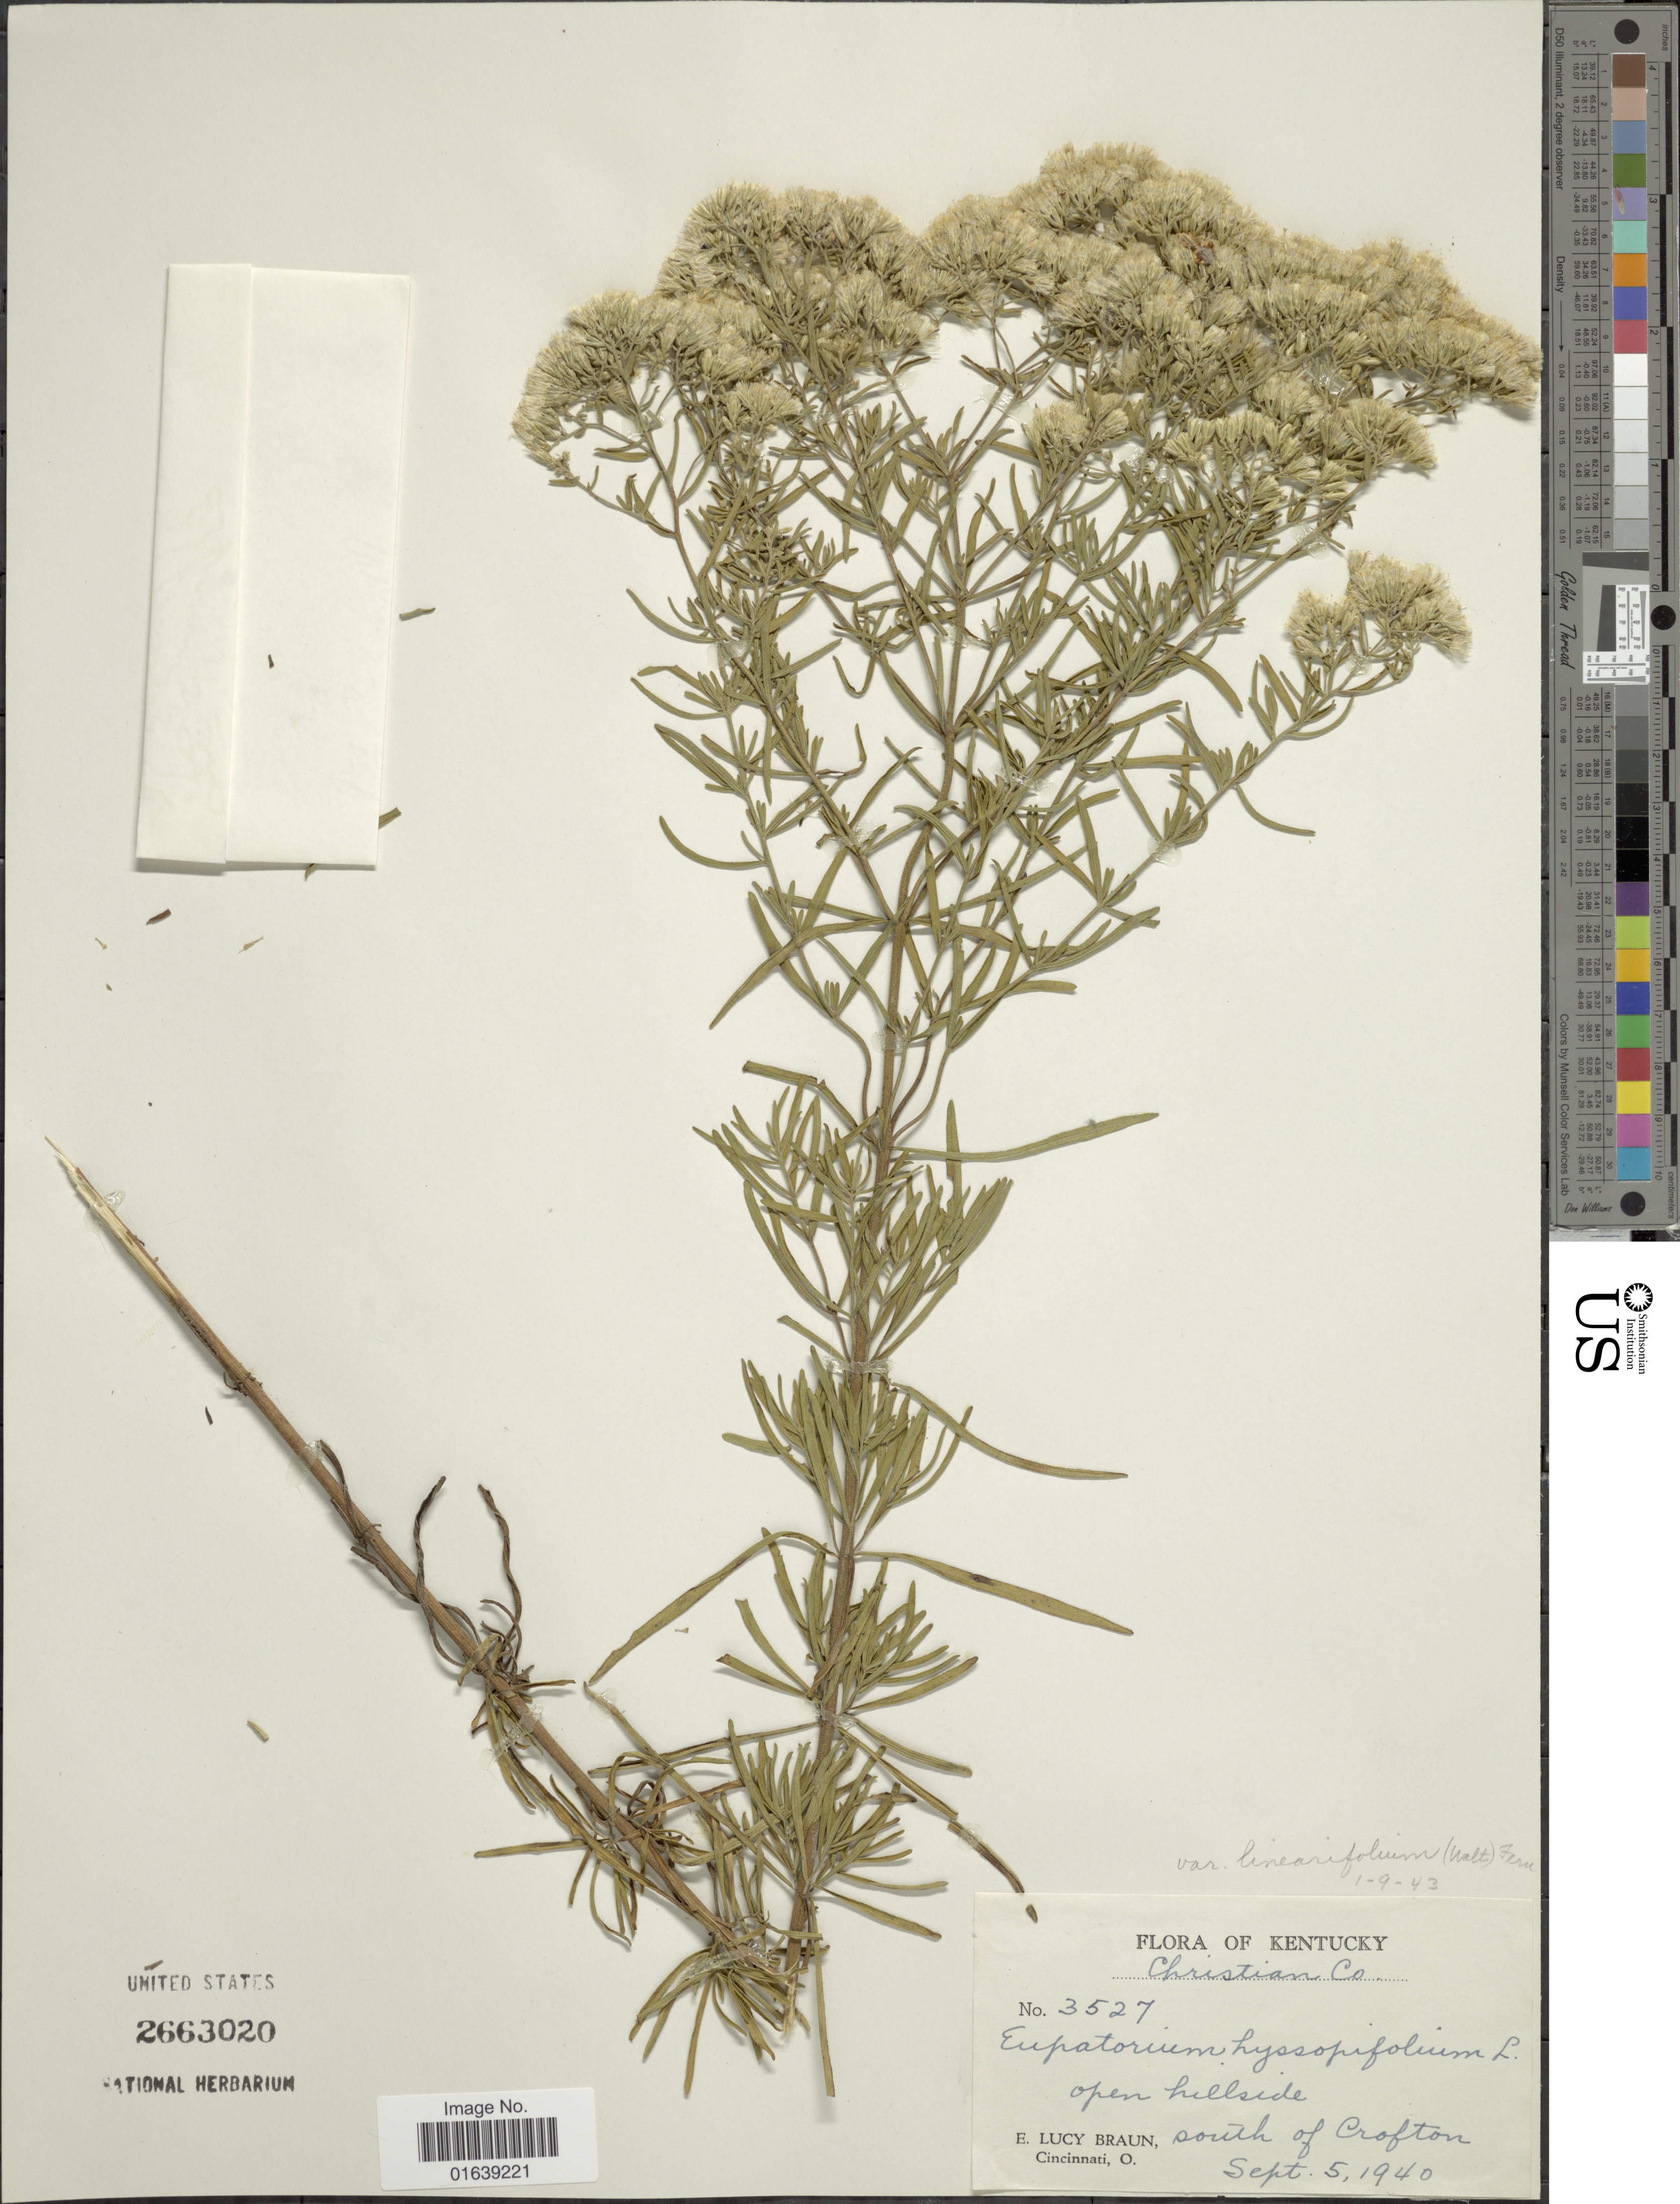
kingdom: Plantae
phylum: Tracheophyta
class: Magnoliopsida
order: Asterales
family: Asteraceae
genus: Eupatorium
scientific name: Eupatorium hyssopifolium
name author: L.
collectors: E. L. Braun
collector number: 3527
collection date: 1940-09-05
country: United States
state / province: Kentucky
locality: Kentucky. Christian Co.open hillside. south of Crofton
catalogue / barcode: US 2663020